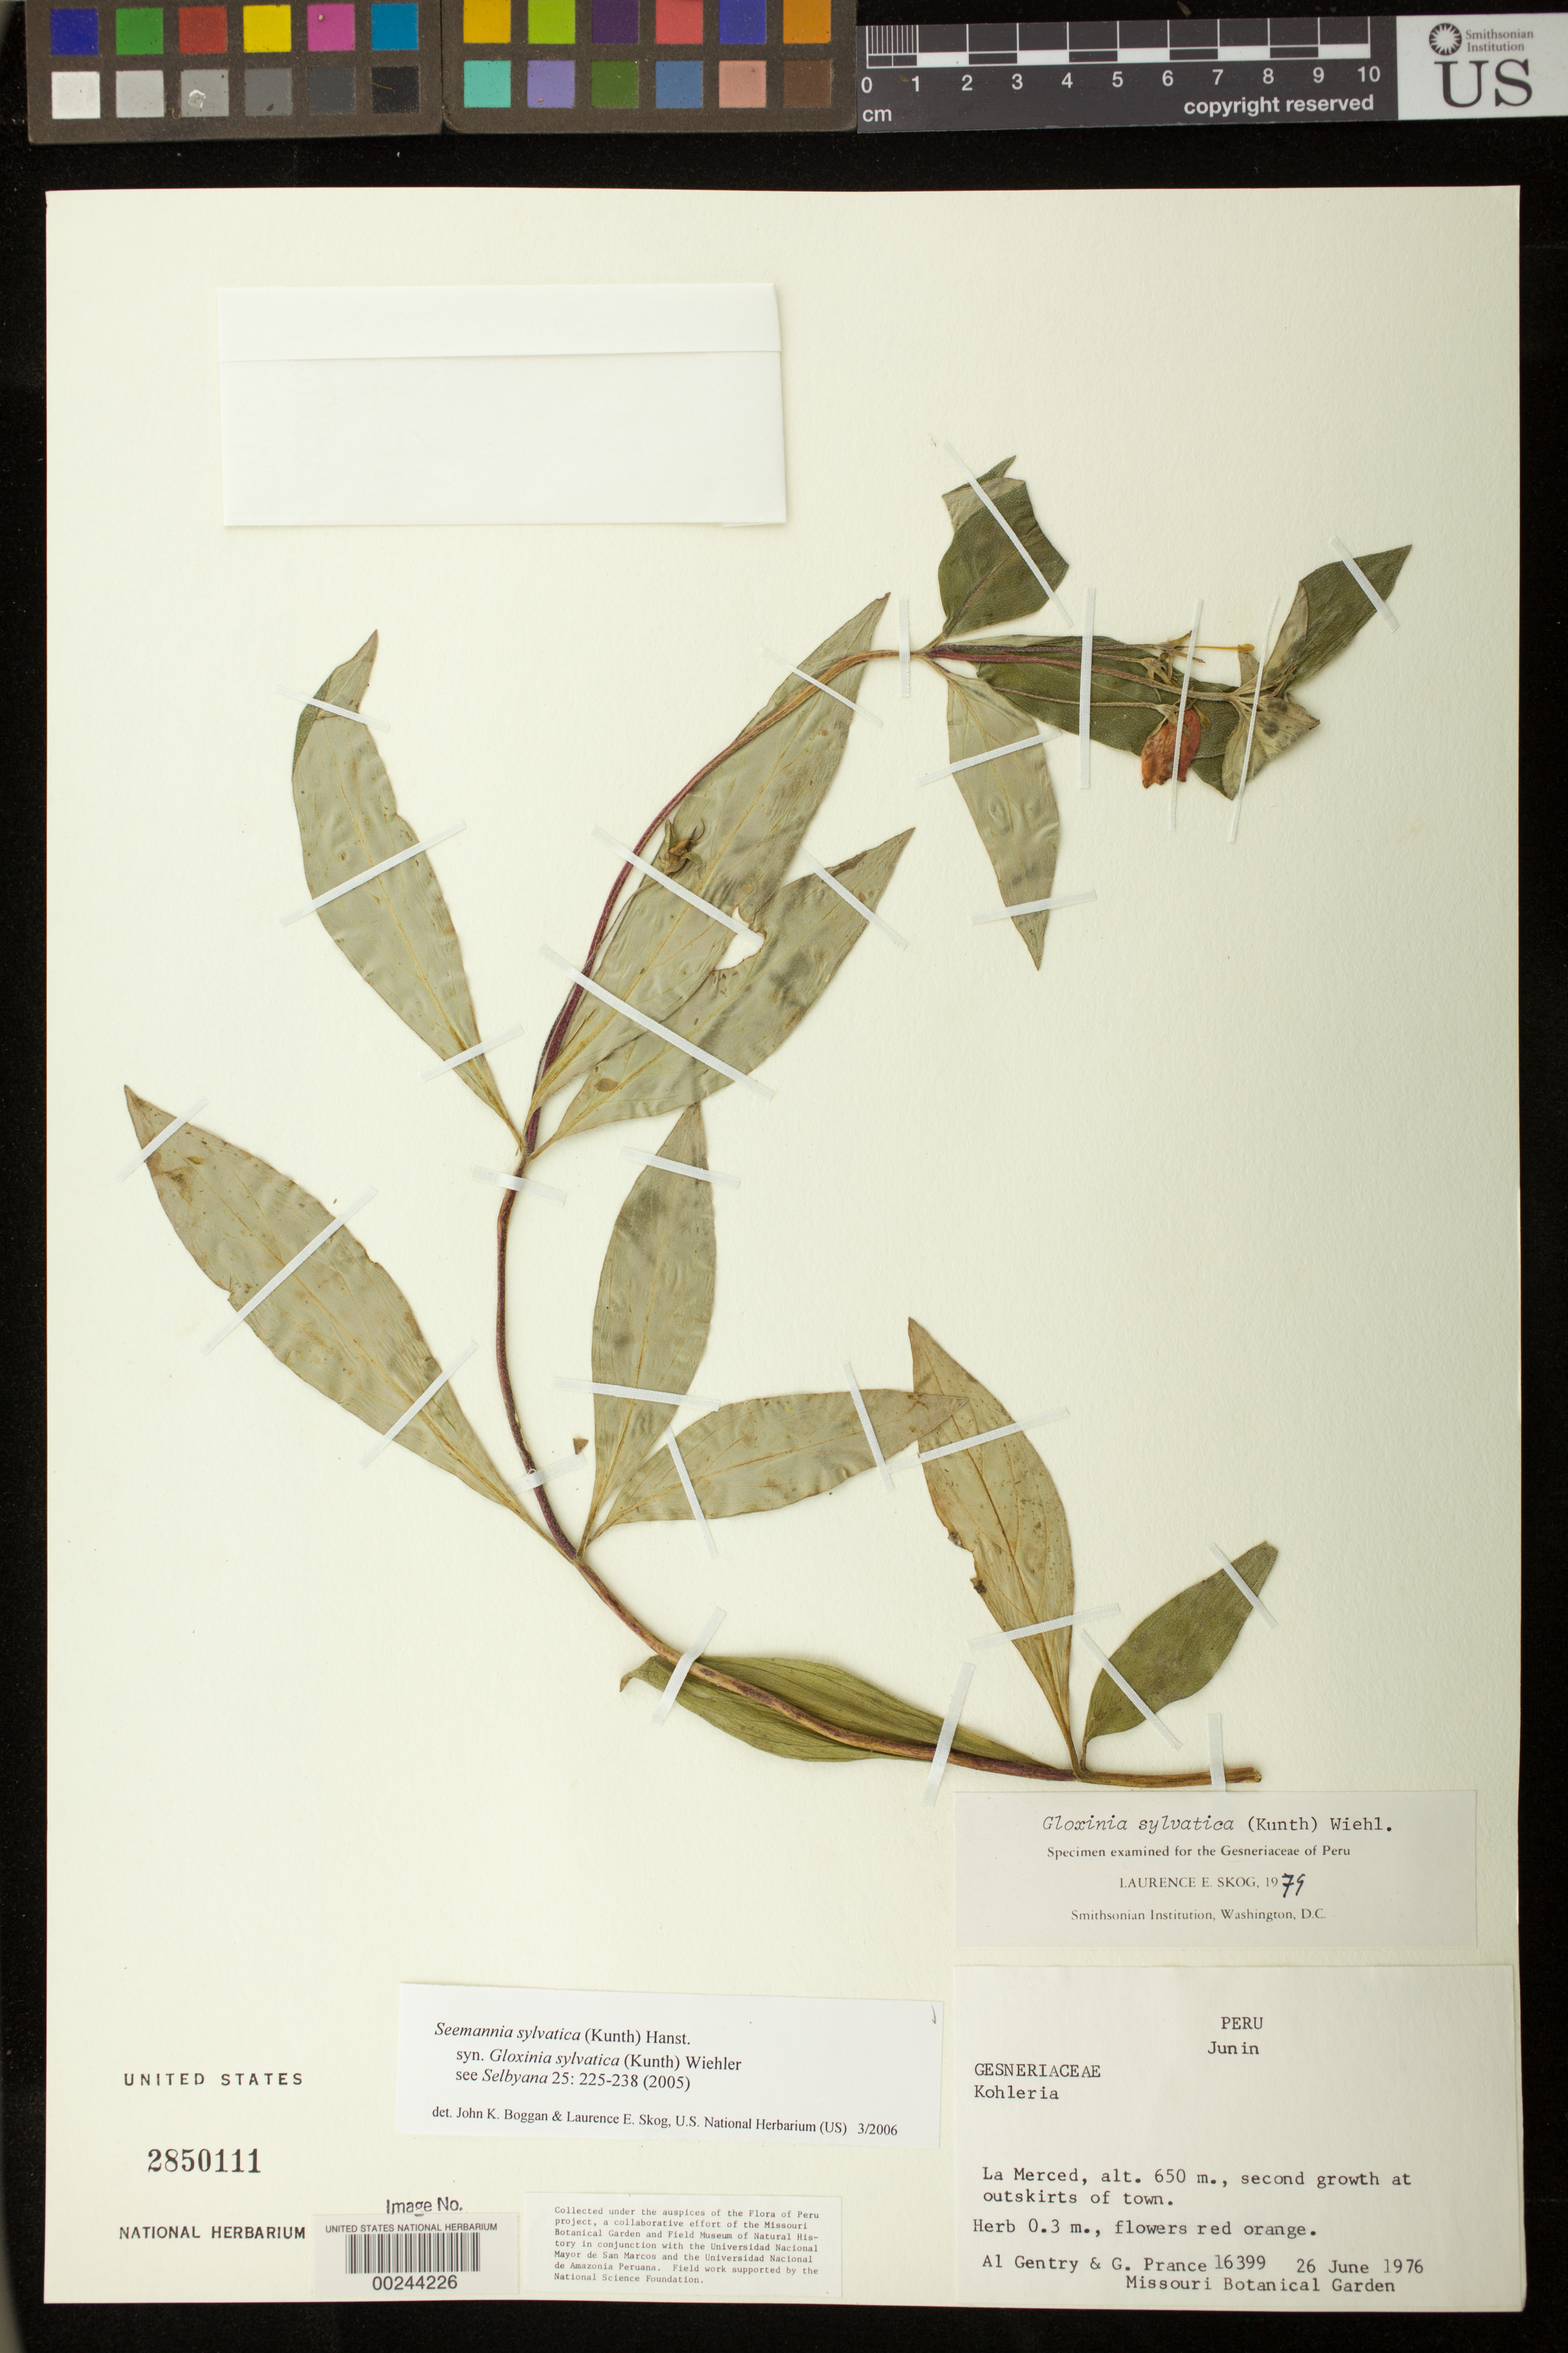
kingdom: Plantae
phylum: Tracheophyta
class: Magnoliopsida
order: Lamiales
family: Gesneriaceae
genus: Seemannia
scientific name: Seemannia sylvatica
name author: (Kunth) Hanst.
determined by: Boggan, J. K.; Skog, L. E.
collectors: A. H. Gentry & G. T. Prance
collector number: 16399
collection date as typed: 26 Jun 1976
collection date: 1976-06-26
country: Peru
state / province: Junín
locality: La Merced, on outskirts of town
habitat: Second growth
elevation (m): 650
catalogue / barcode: US 2850111